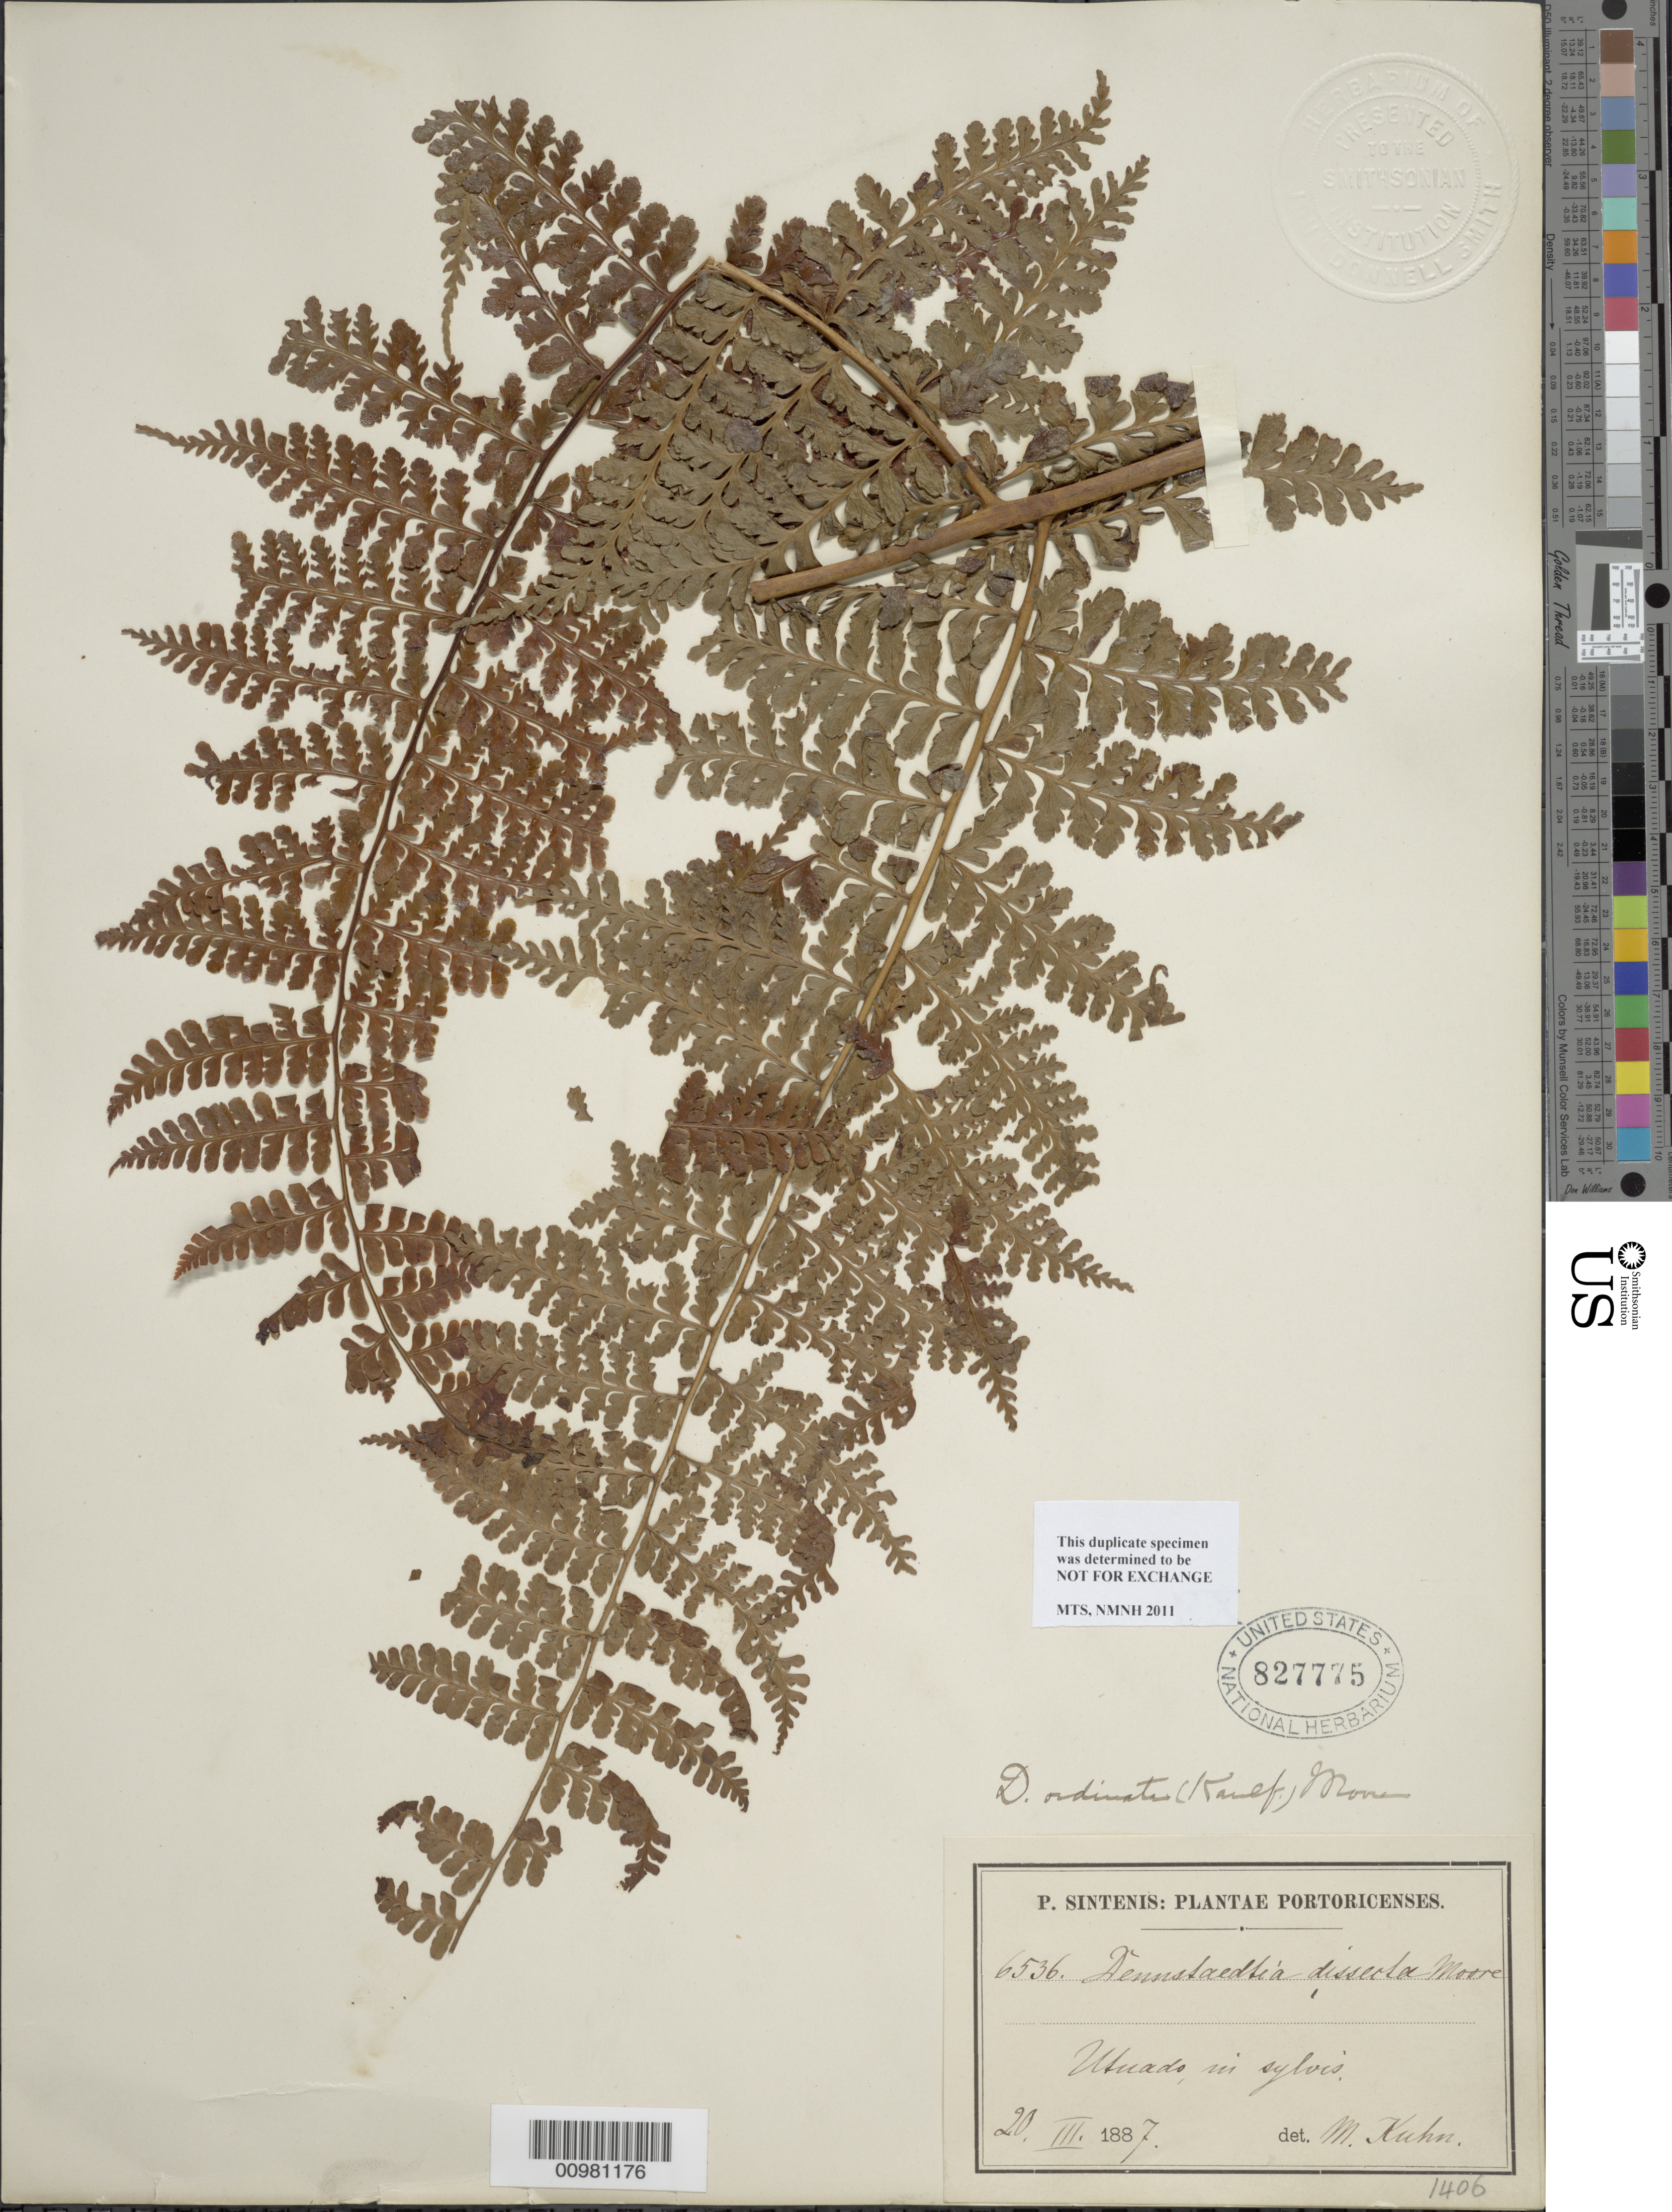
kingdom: Plantae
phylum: Tracheophyta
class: Polypodiopsida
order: Polypodiales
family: Dennstaedtiaceae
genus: Dennstaedtia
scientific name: Dennstaedtia dissecta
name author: (Sw.) T. Moore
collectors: P. Sintenis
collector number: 6536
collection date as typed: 20 Mar 1887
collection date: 1887-03-20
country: Puerto Rico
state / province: Utuado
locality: In sylvis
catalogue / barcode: US 827775